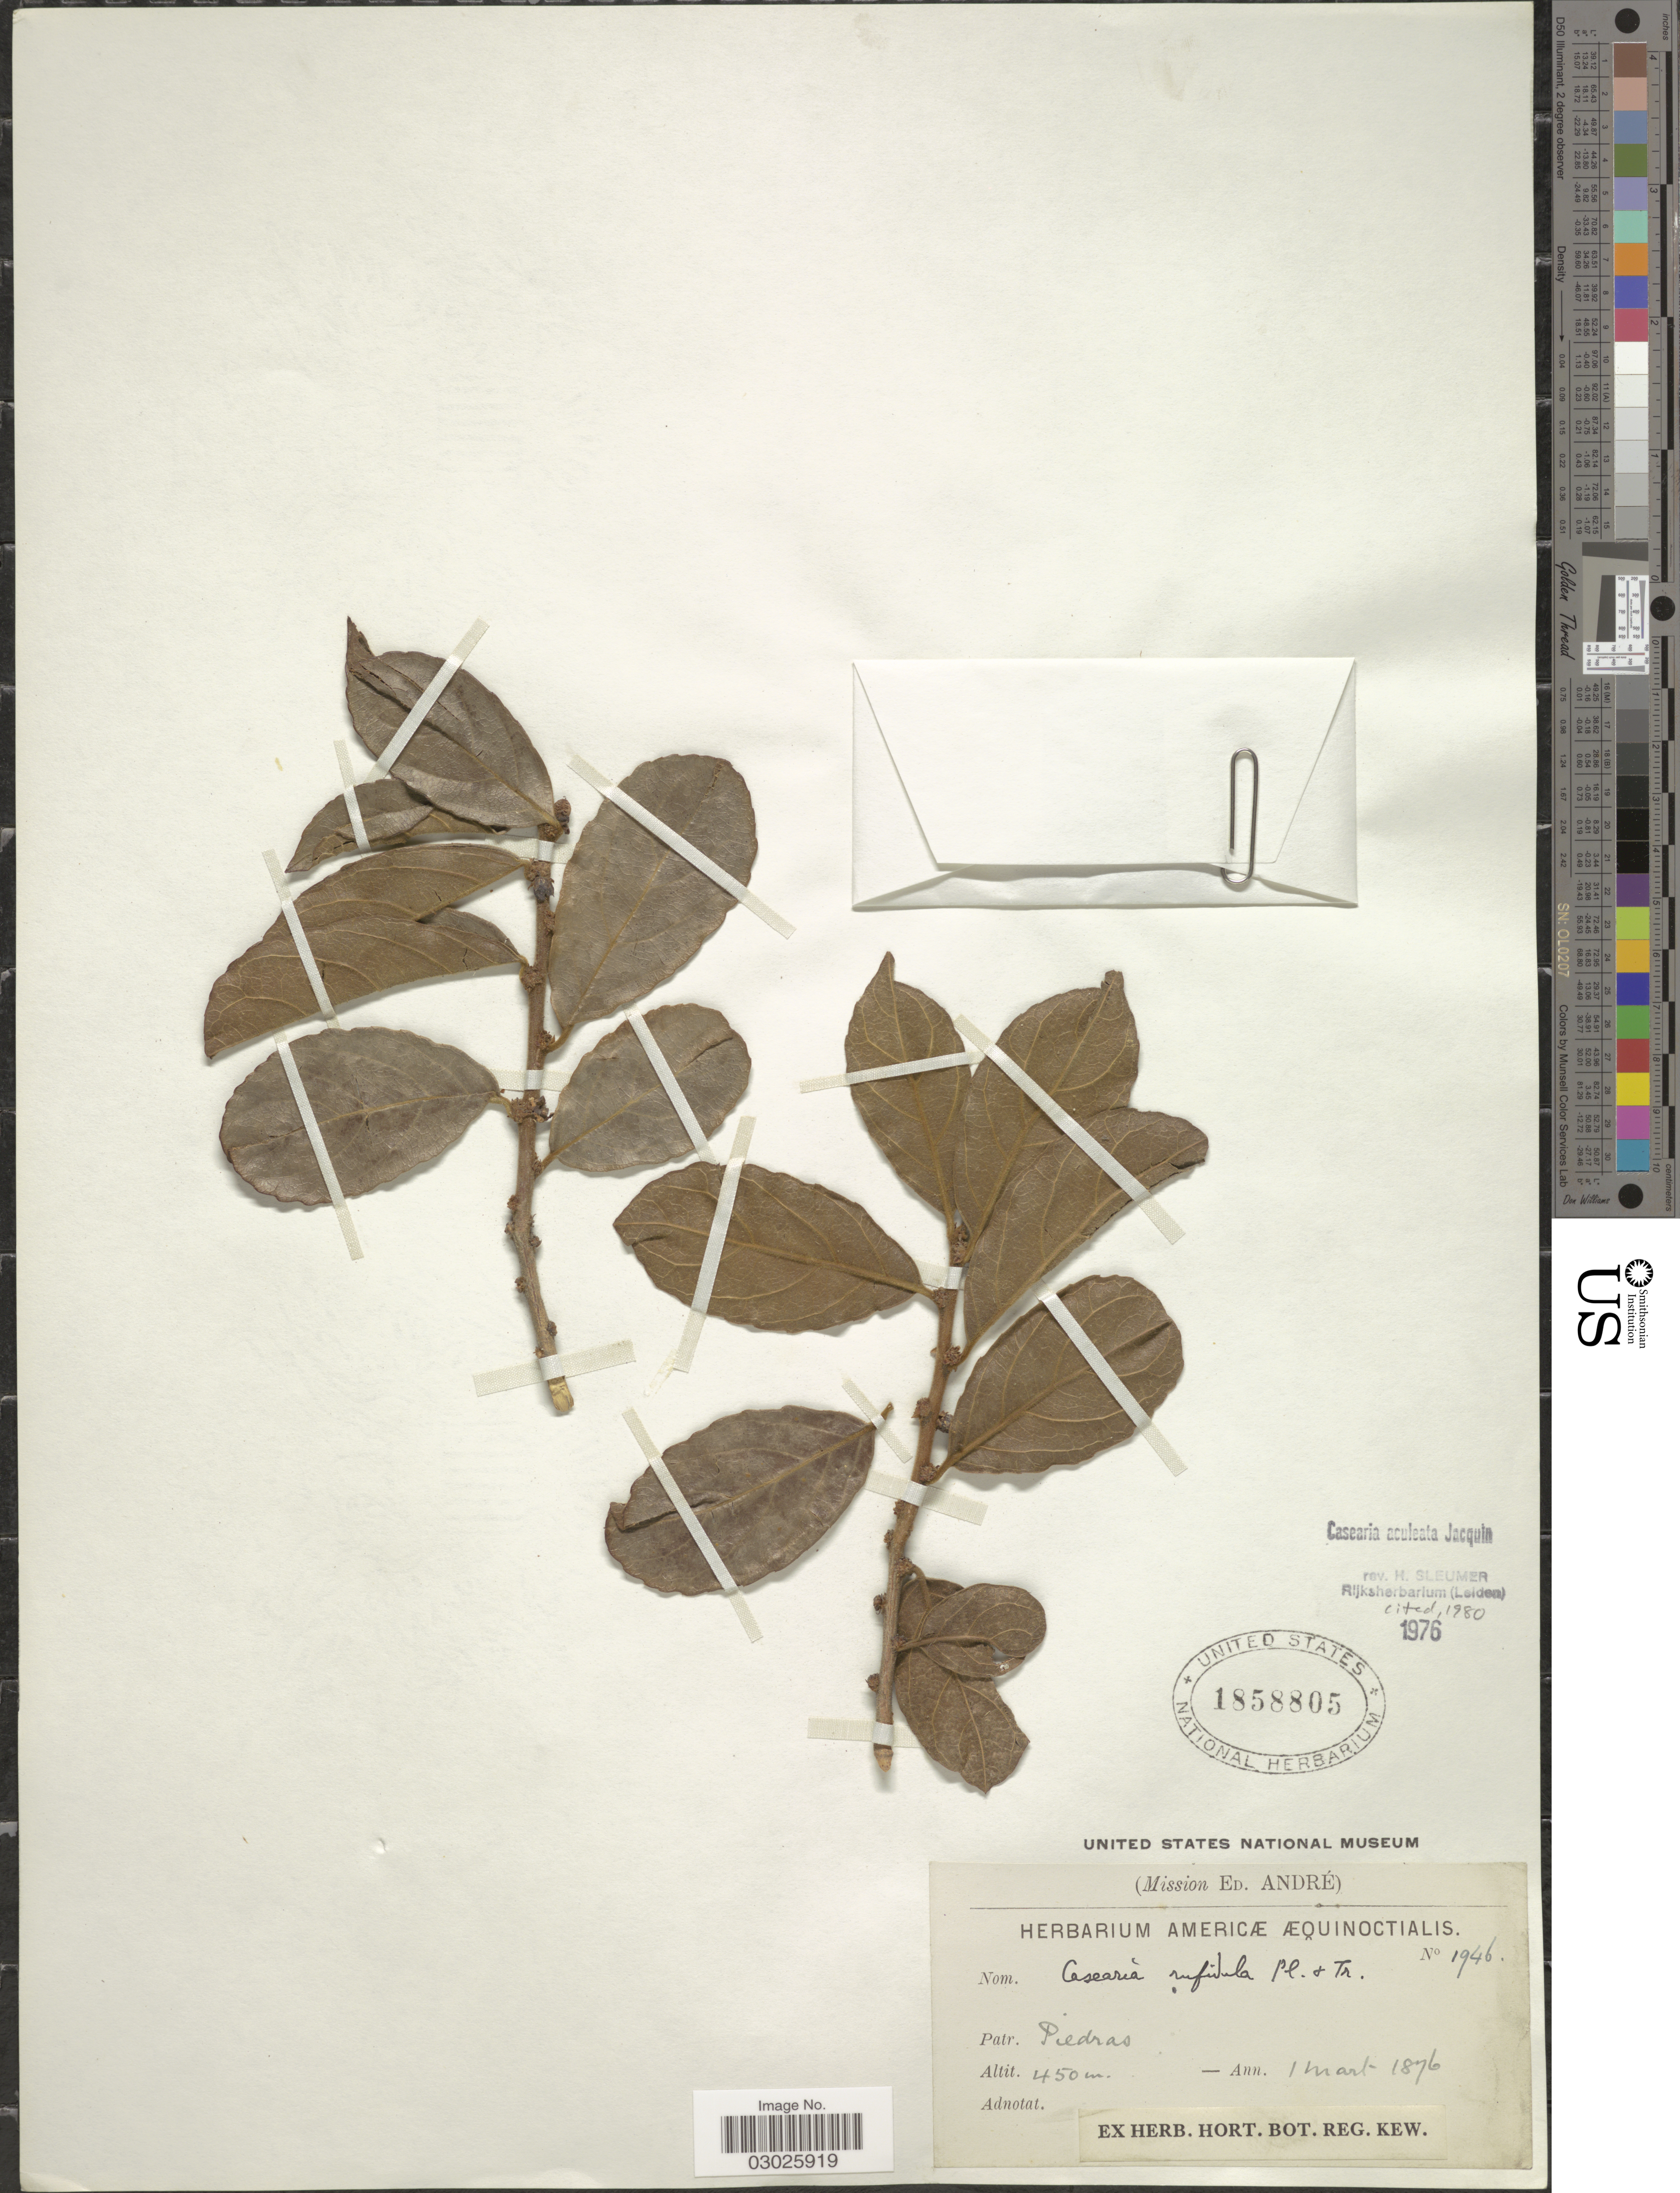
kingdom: Plantae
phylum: Tracheophyta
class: Magnoliopsida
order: Malpighiales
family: Salicaceae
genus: Casearia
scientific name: Casearia aculeata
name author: Jacq.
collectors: E. Andre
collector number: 1946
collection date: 1876-03-01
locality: Patr. Piedras.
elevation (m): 450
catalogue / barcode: US 1858805